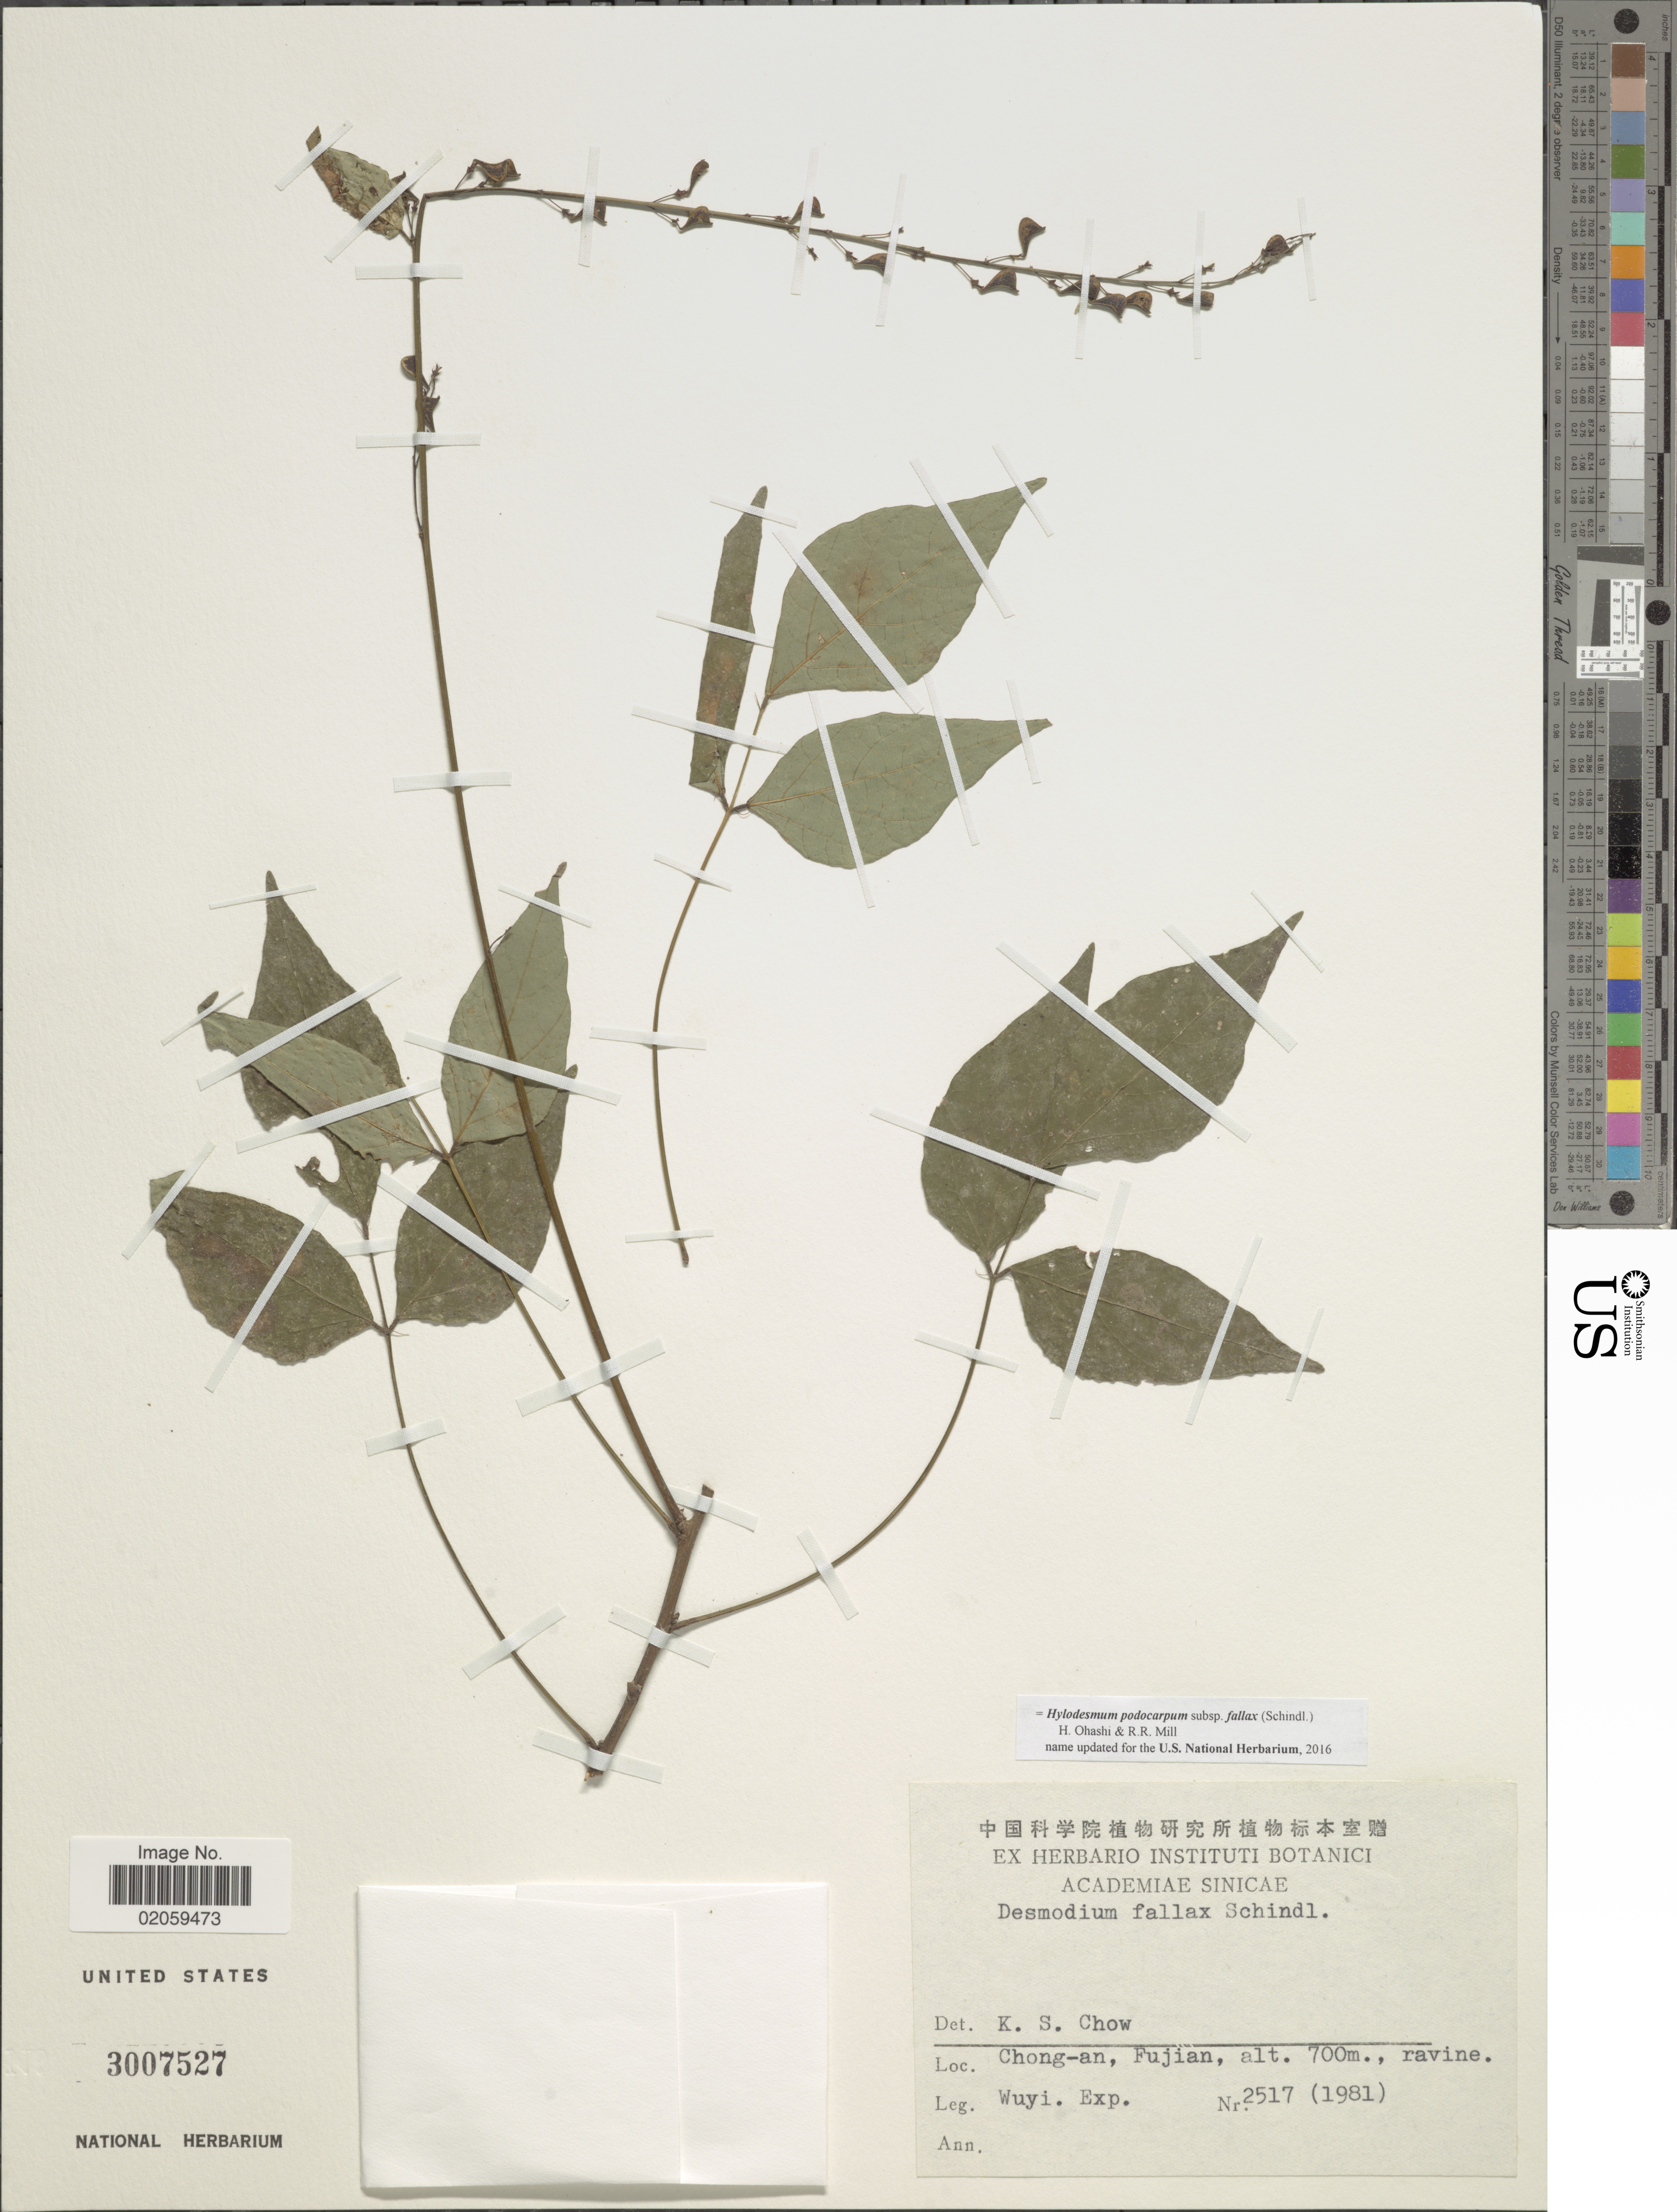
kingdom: Plantae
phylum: Tracheophyta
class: Magnoliopsida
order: Fabales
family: Fabaceae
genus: Hylodesmum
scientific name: Hylodesmum podocarpum subsp. fallax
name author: (Schindl.) H. Ohashi & R.R. Mill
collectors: Wuyi Expedition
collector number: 2517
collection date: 1981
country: China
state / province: Fujian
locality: Chong-an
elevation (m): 700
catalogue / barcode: US 3007527